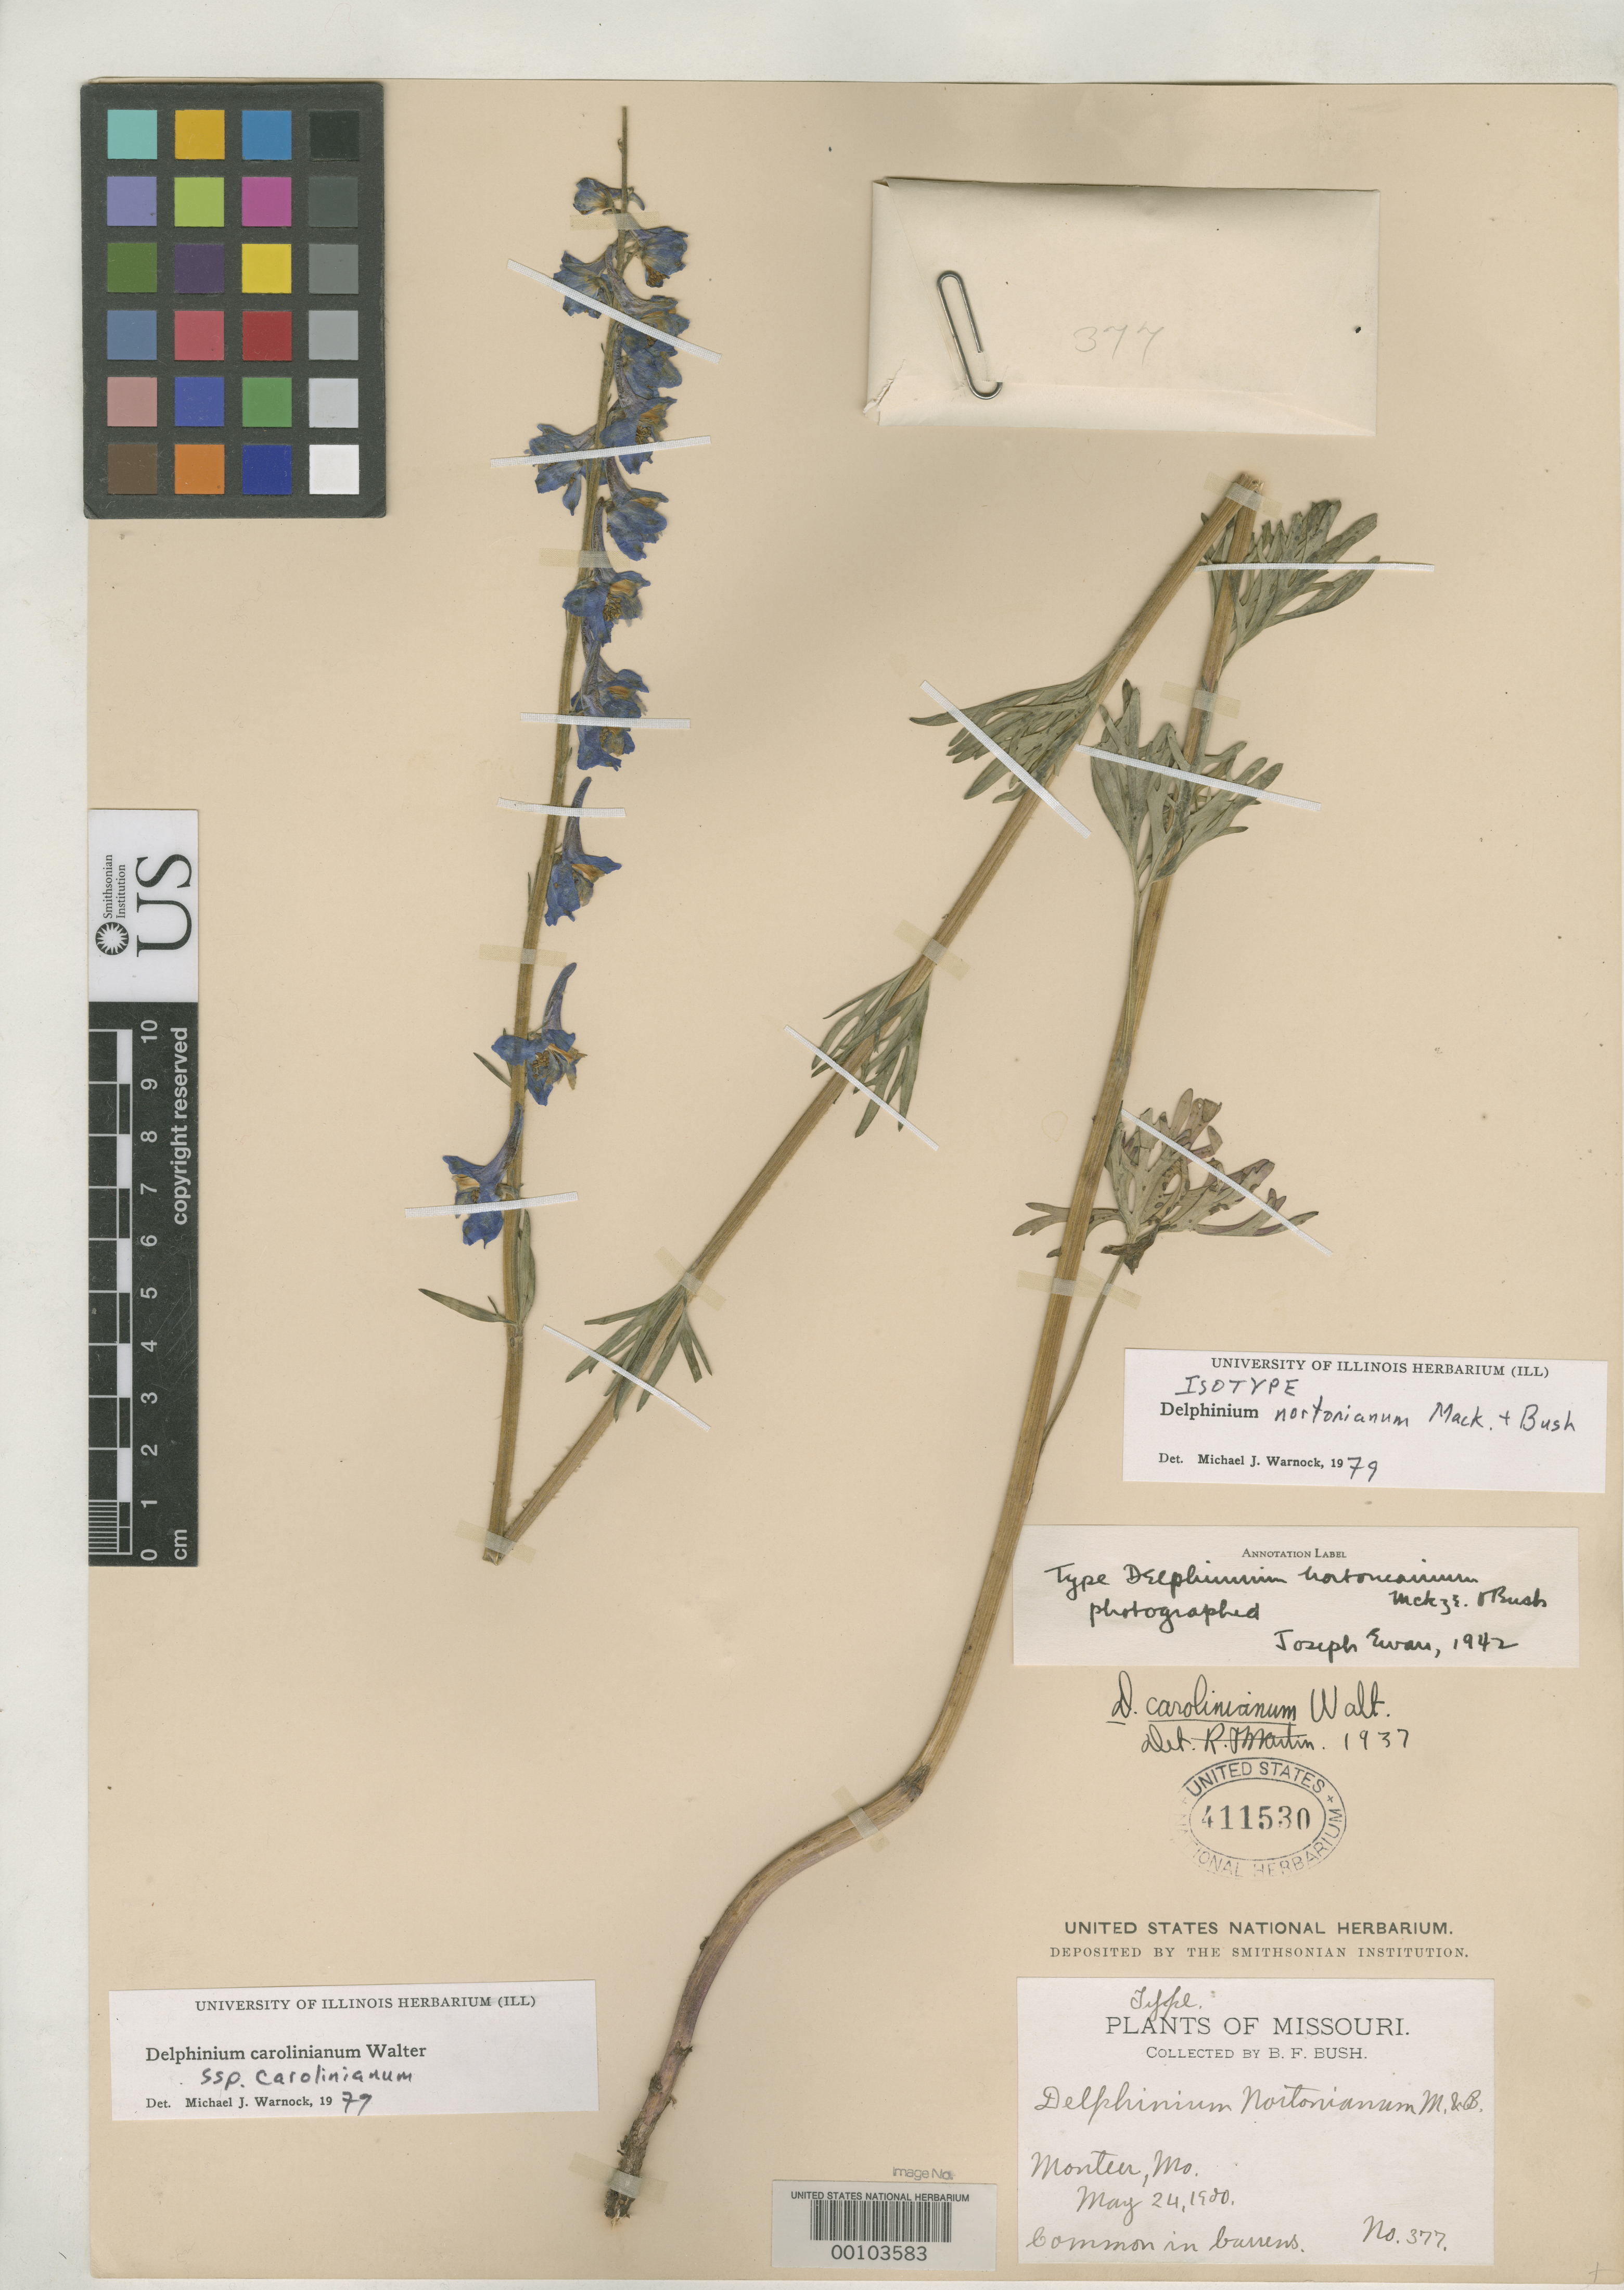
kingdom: Plantae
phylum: Tracheophyta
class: Magnoliopsida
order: Ranunculales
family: Ranunculaceae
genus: Delphinium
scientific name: Delphinium nortonianum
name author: Mack. & Bush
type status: Isotype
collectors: B. F. Bush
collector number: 377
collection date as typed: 24 May 1900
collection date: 1900-05-24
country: United States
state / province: Missouri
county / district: Jackson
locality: Monteer.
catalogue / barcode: US 411530